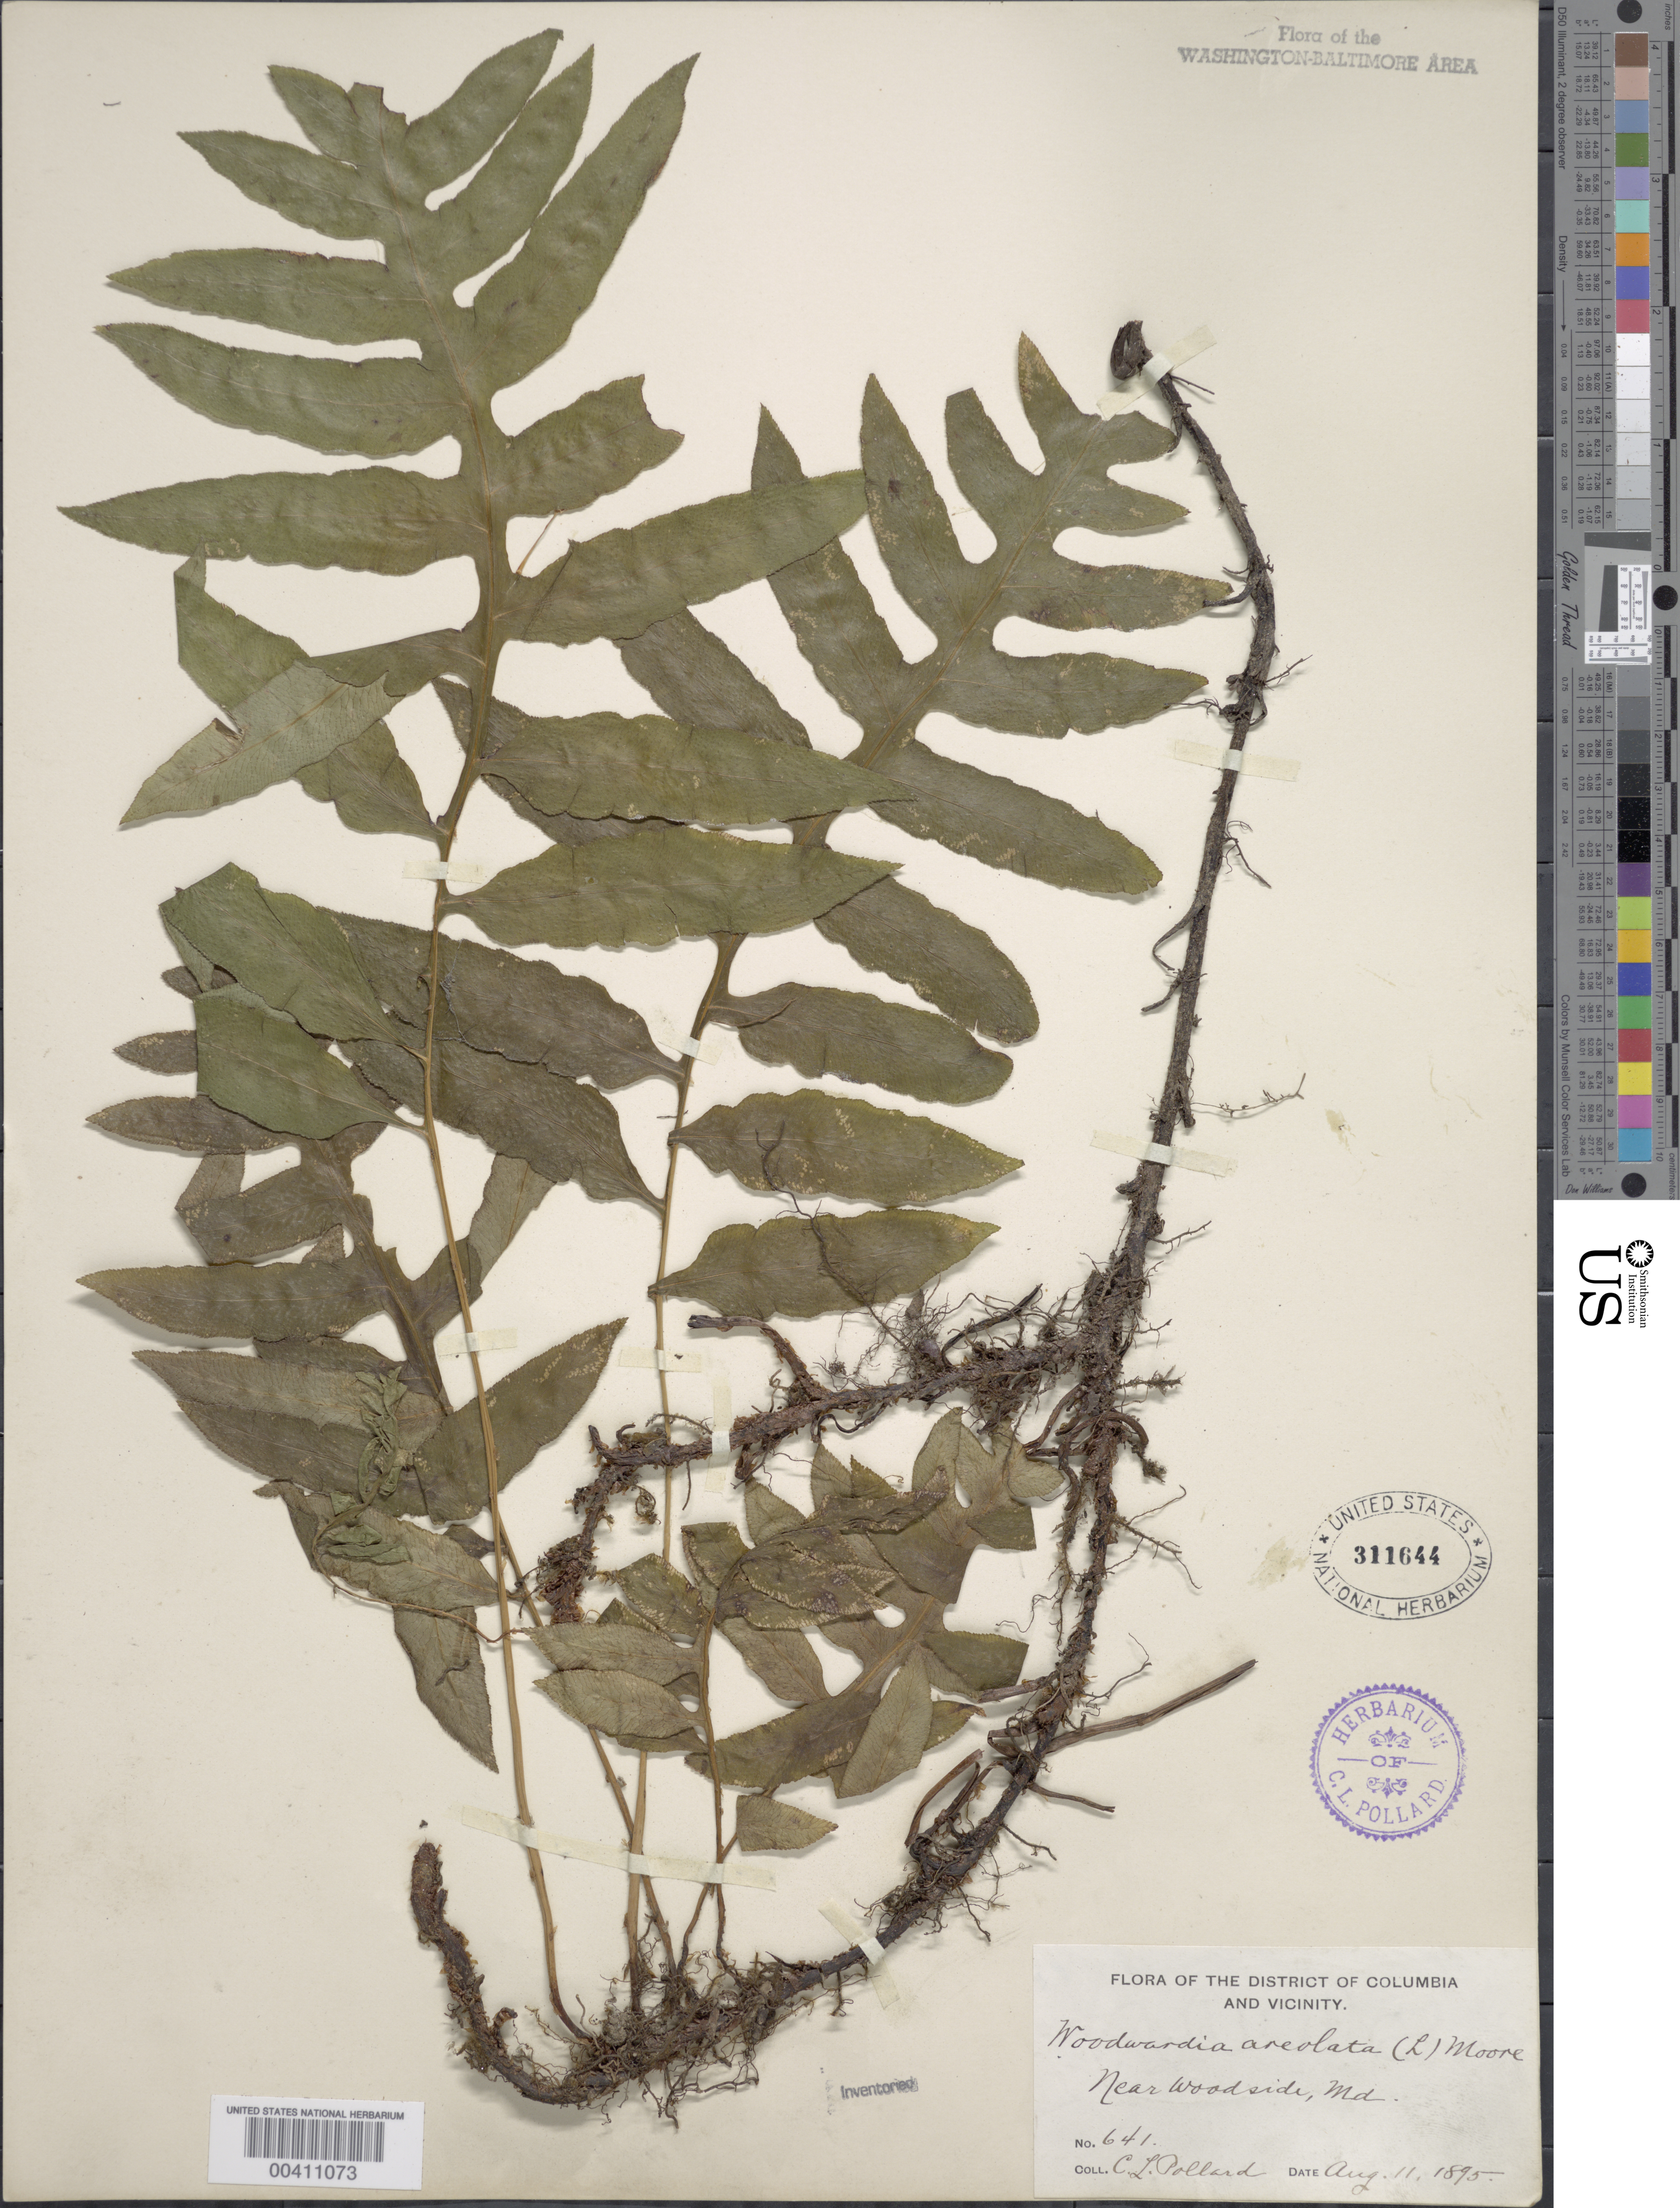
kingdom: Plantae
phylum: Tracheophyta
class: Polypodiopsida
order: Polypodiales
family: Blechnaceae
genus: Woodwardia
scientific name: Woodwardia areolata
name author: (L.) T. Moore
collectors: C. L. Pollard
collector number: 641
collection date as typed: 11 Aug 1895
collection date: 1895-08-11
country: United States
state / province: Maryland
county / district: Montgomery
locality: Near Woodside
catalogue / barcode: US 311644